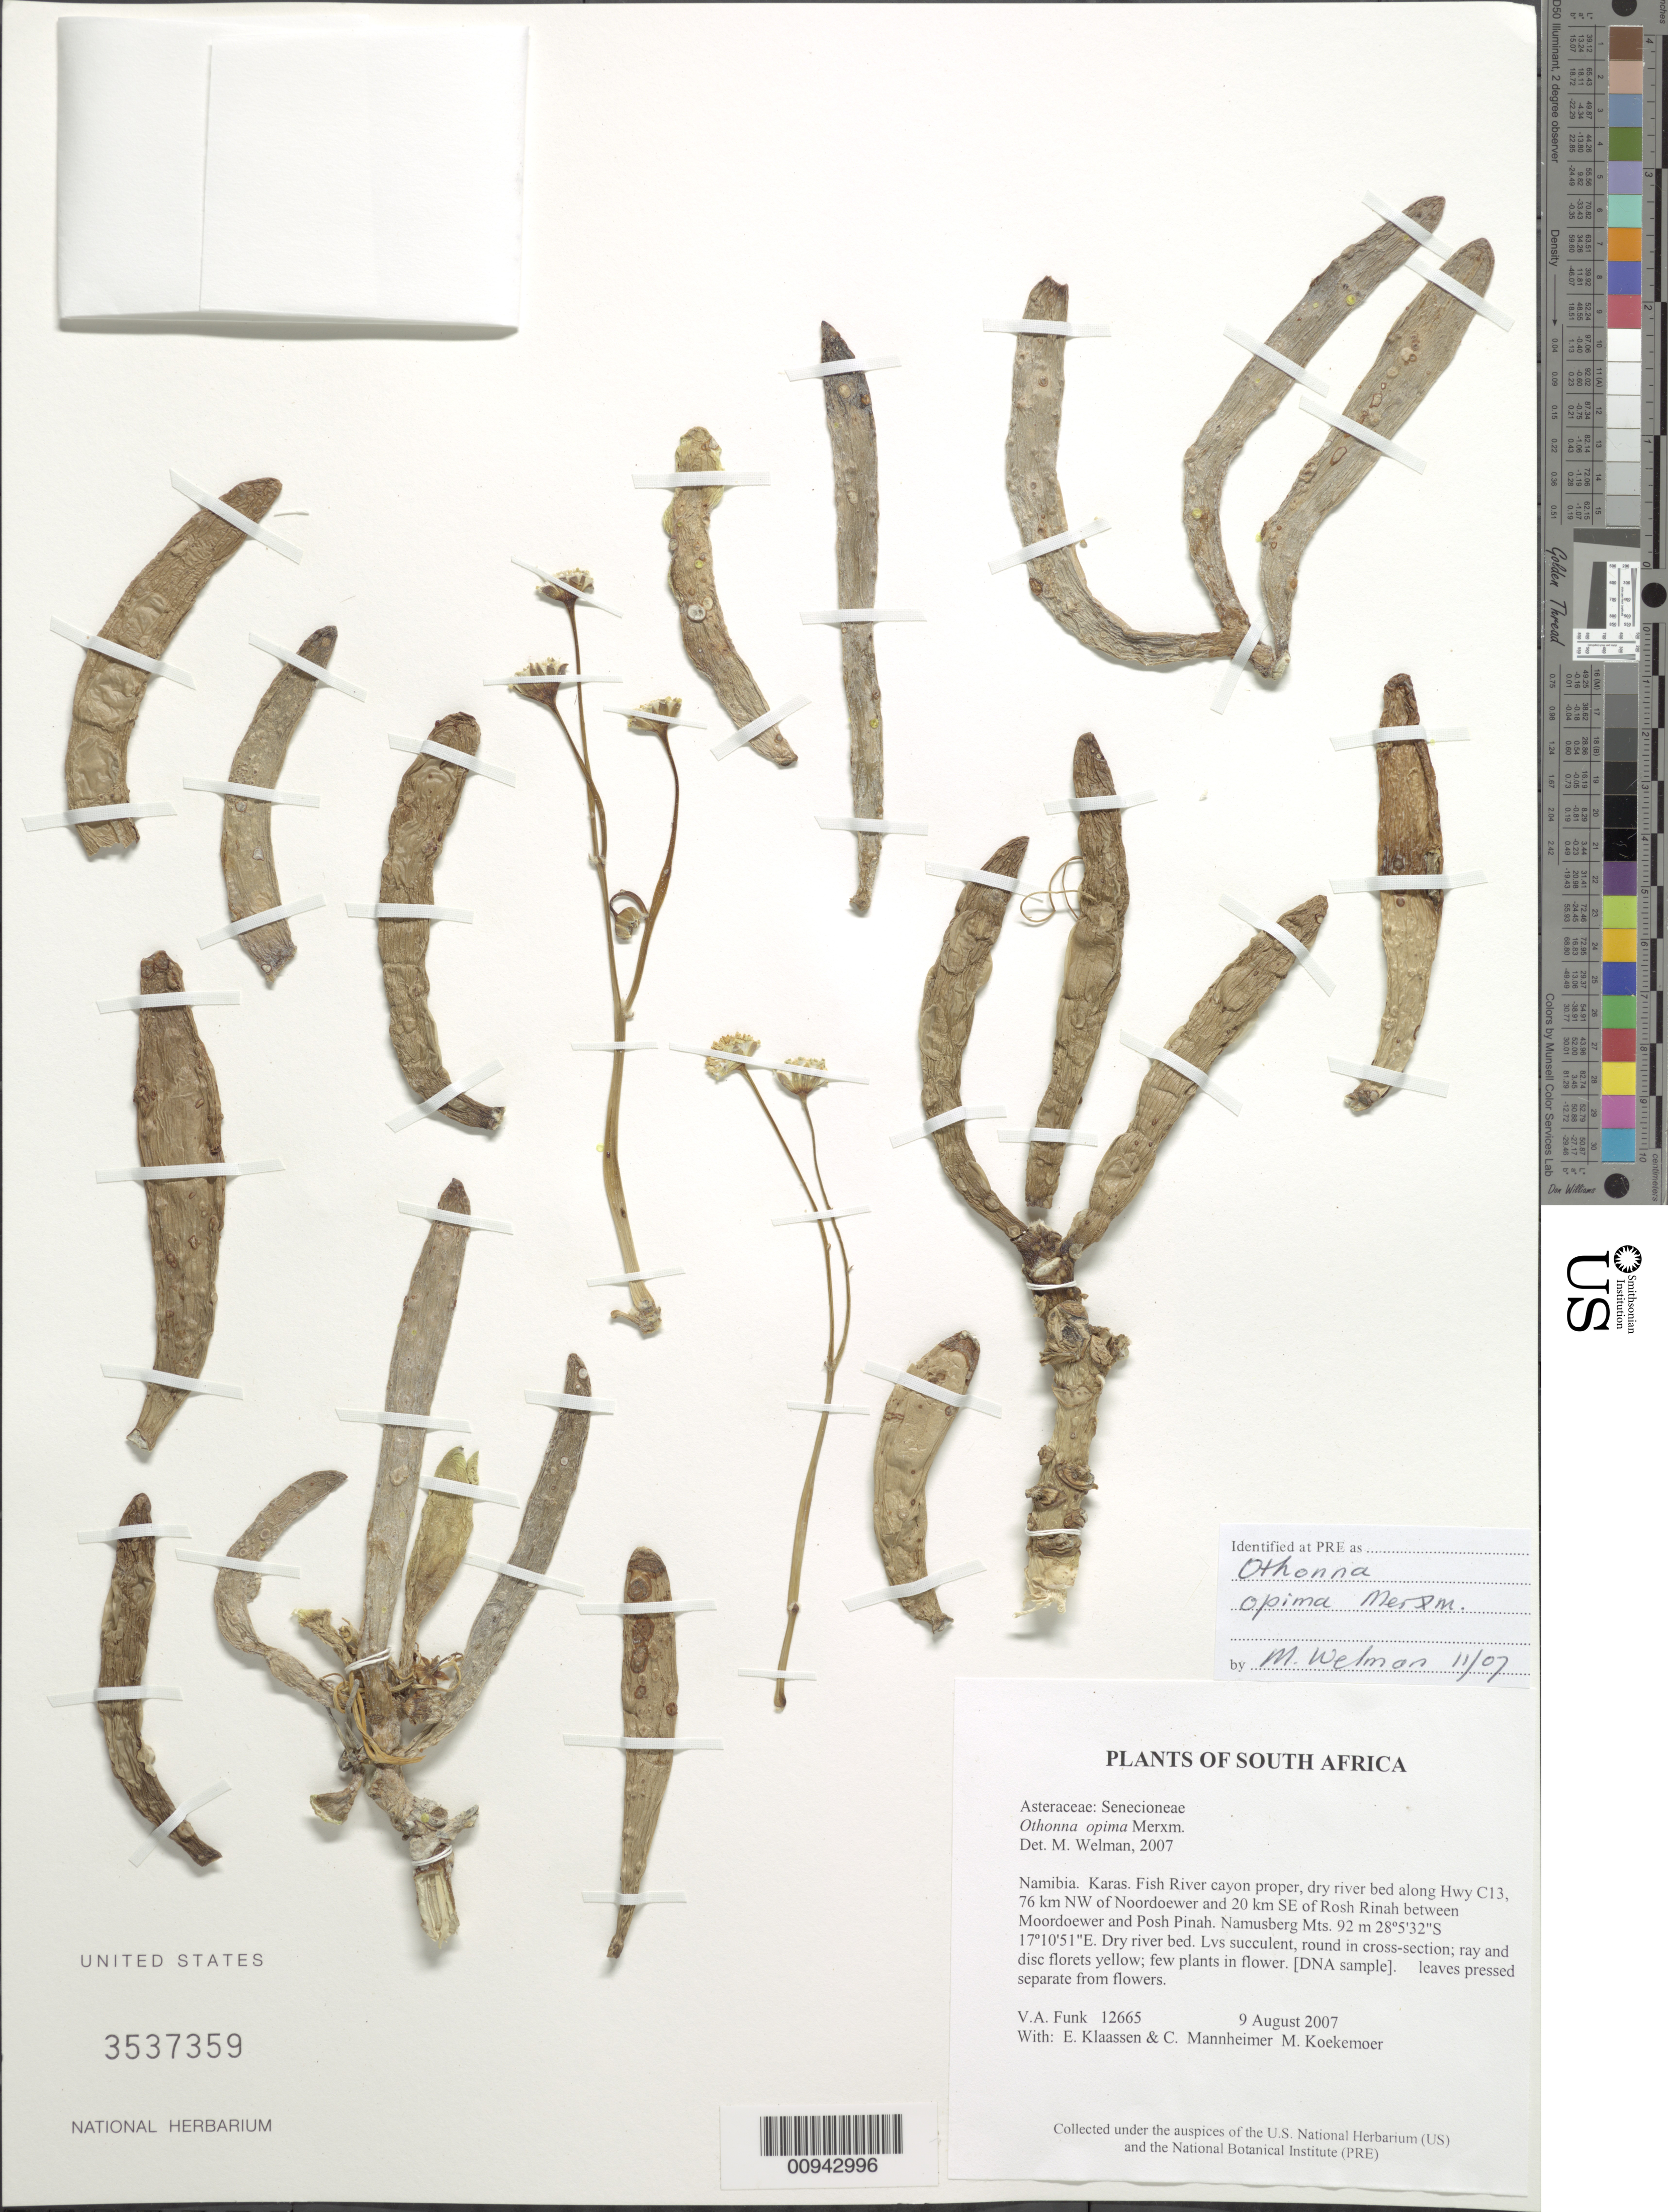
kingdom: Plantae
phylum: Tracheophyta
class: Magnoliopsida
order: Asterales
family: Asteraceae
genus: Othonna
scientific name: Othonna opima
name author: Merxm.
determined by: Welman, M.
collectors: V. Funk, M. Koekemoer, E. S. Klaassen & C. A. Mannheimer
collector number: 12665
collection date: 2007-08-09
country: Namibia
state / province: Karas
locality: Fish River cayon proper, dry river bed along Hwy C13, 76 km NW of Noordoewer and 20 km SE of Rosh Rinah between Moordoewer and Posh Pinah. Namusberg Mts.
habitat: Dry river bed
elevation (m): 92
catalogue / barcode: US 3537359